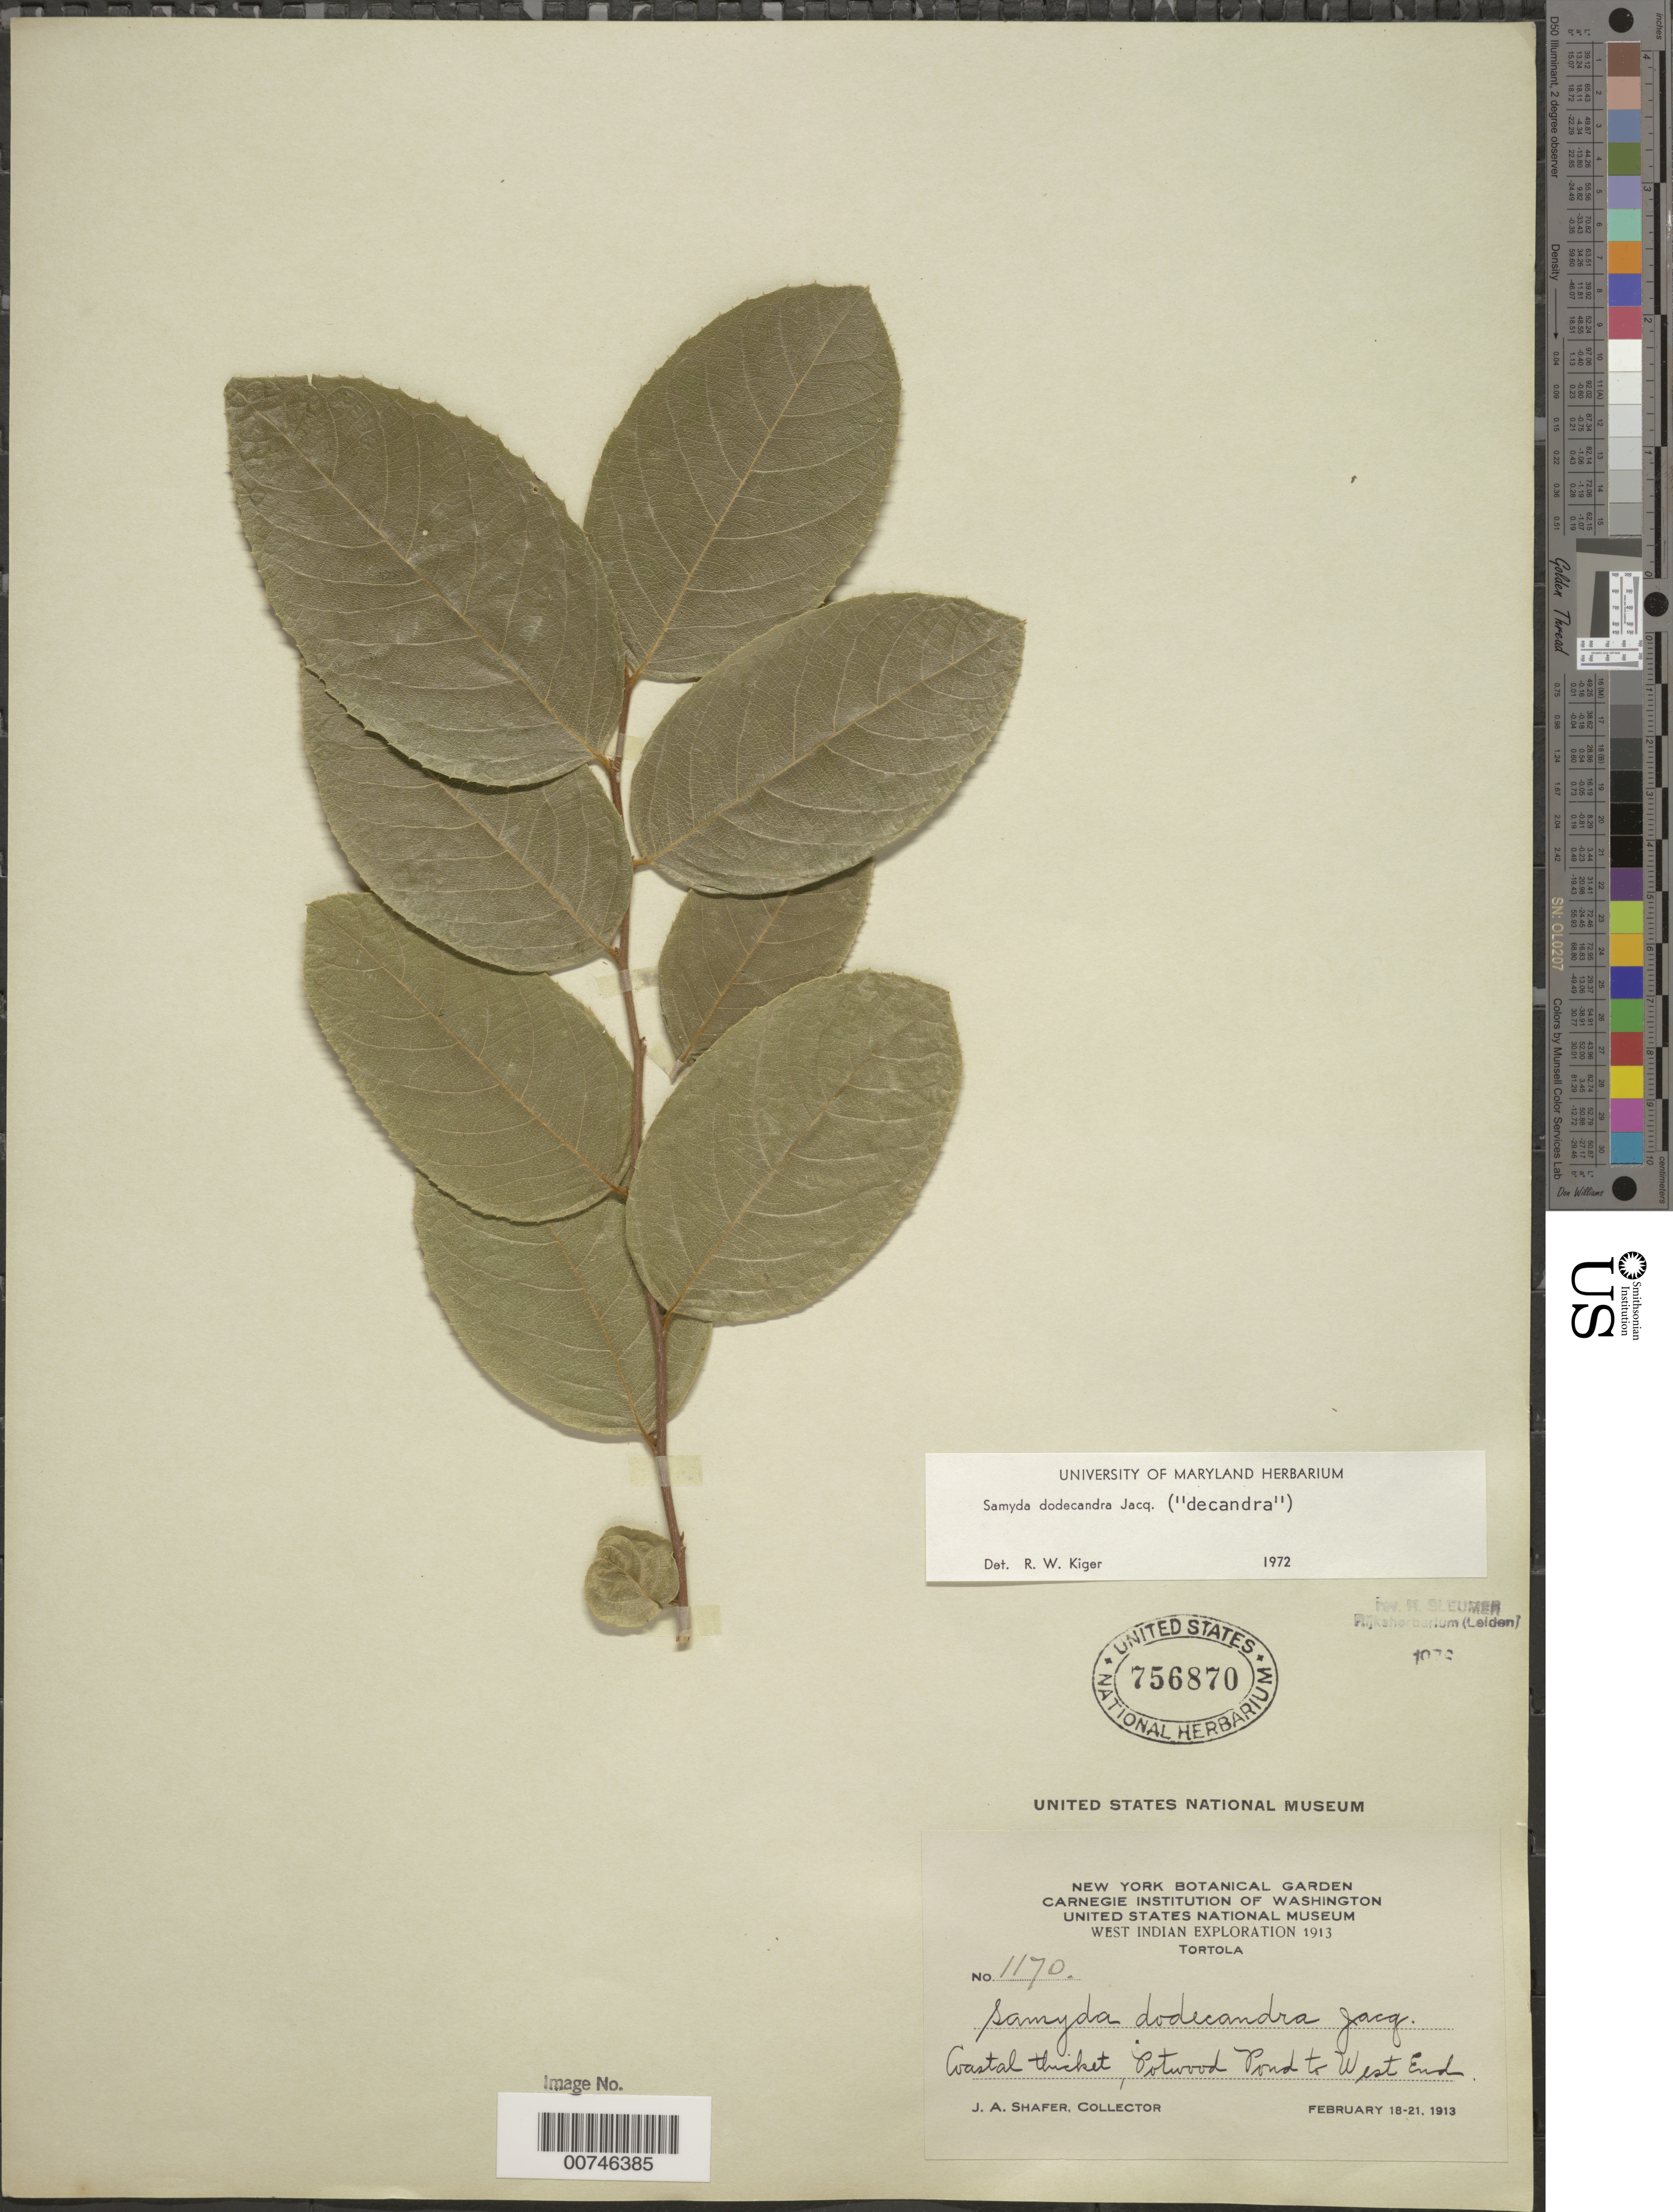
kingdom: Plantae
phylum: Tracheophyta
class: Magnoliopsida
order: Malpighiales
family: Salicaceae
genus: Casearia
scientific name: Casearia dodecandra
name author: (Jacq.) T. Samar. & M.H. Alford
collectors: J. A. Shafer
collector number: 1170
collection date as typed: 18 Feb 1913 to 21 Feb 1913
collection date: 1913-02-18/1913-02-21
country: British Virgin Islands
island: Tortola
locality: Potwood Pond to West End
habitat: Coastal thicket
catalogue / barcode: US 756870